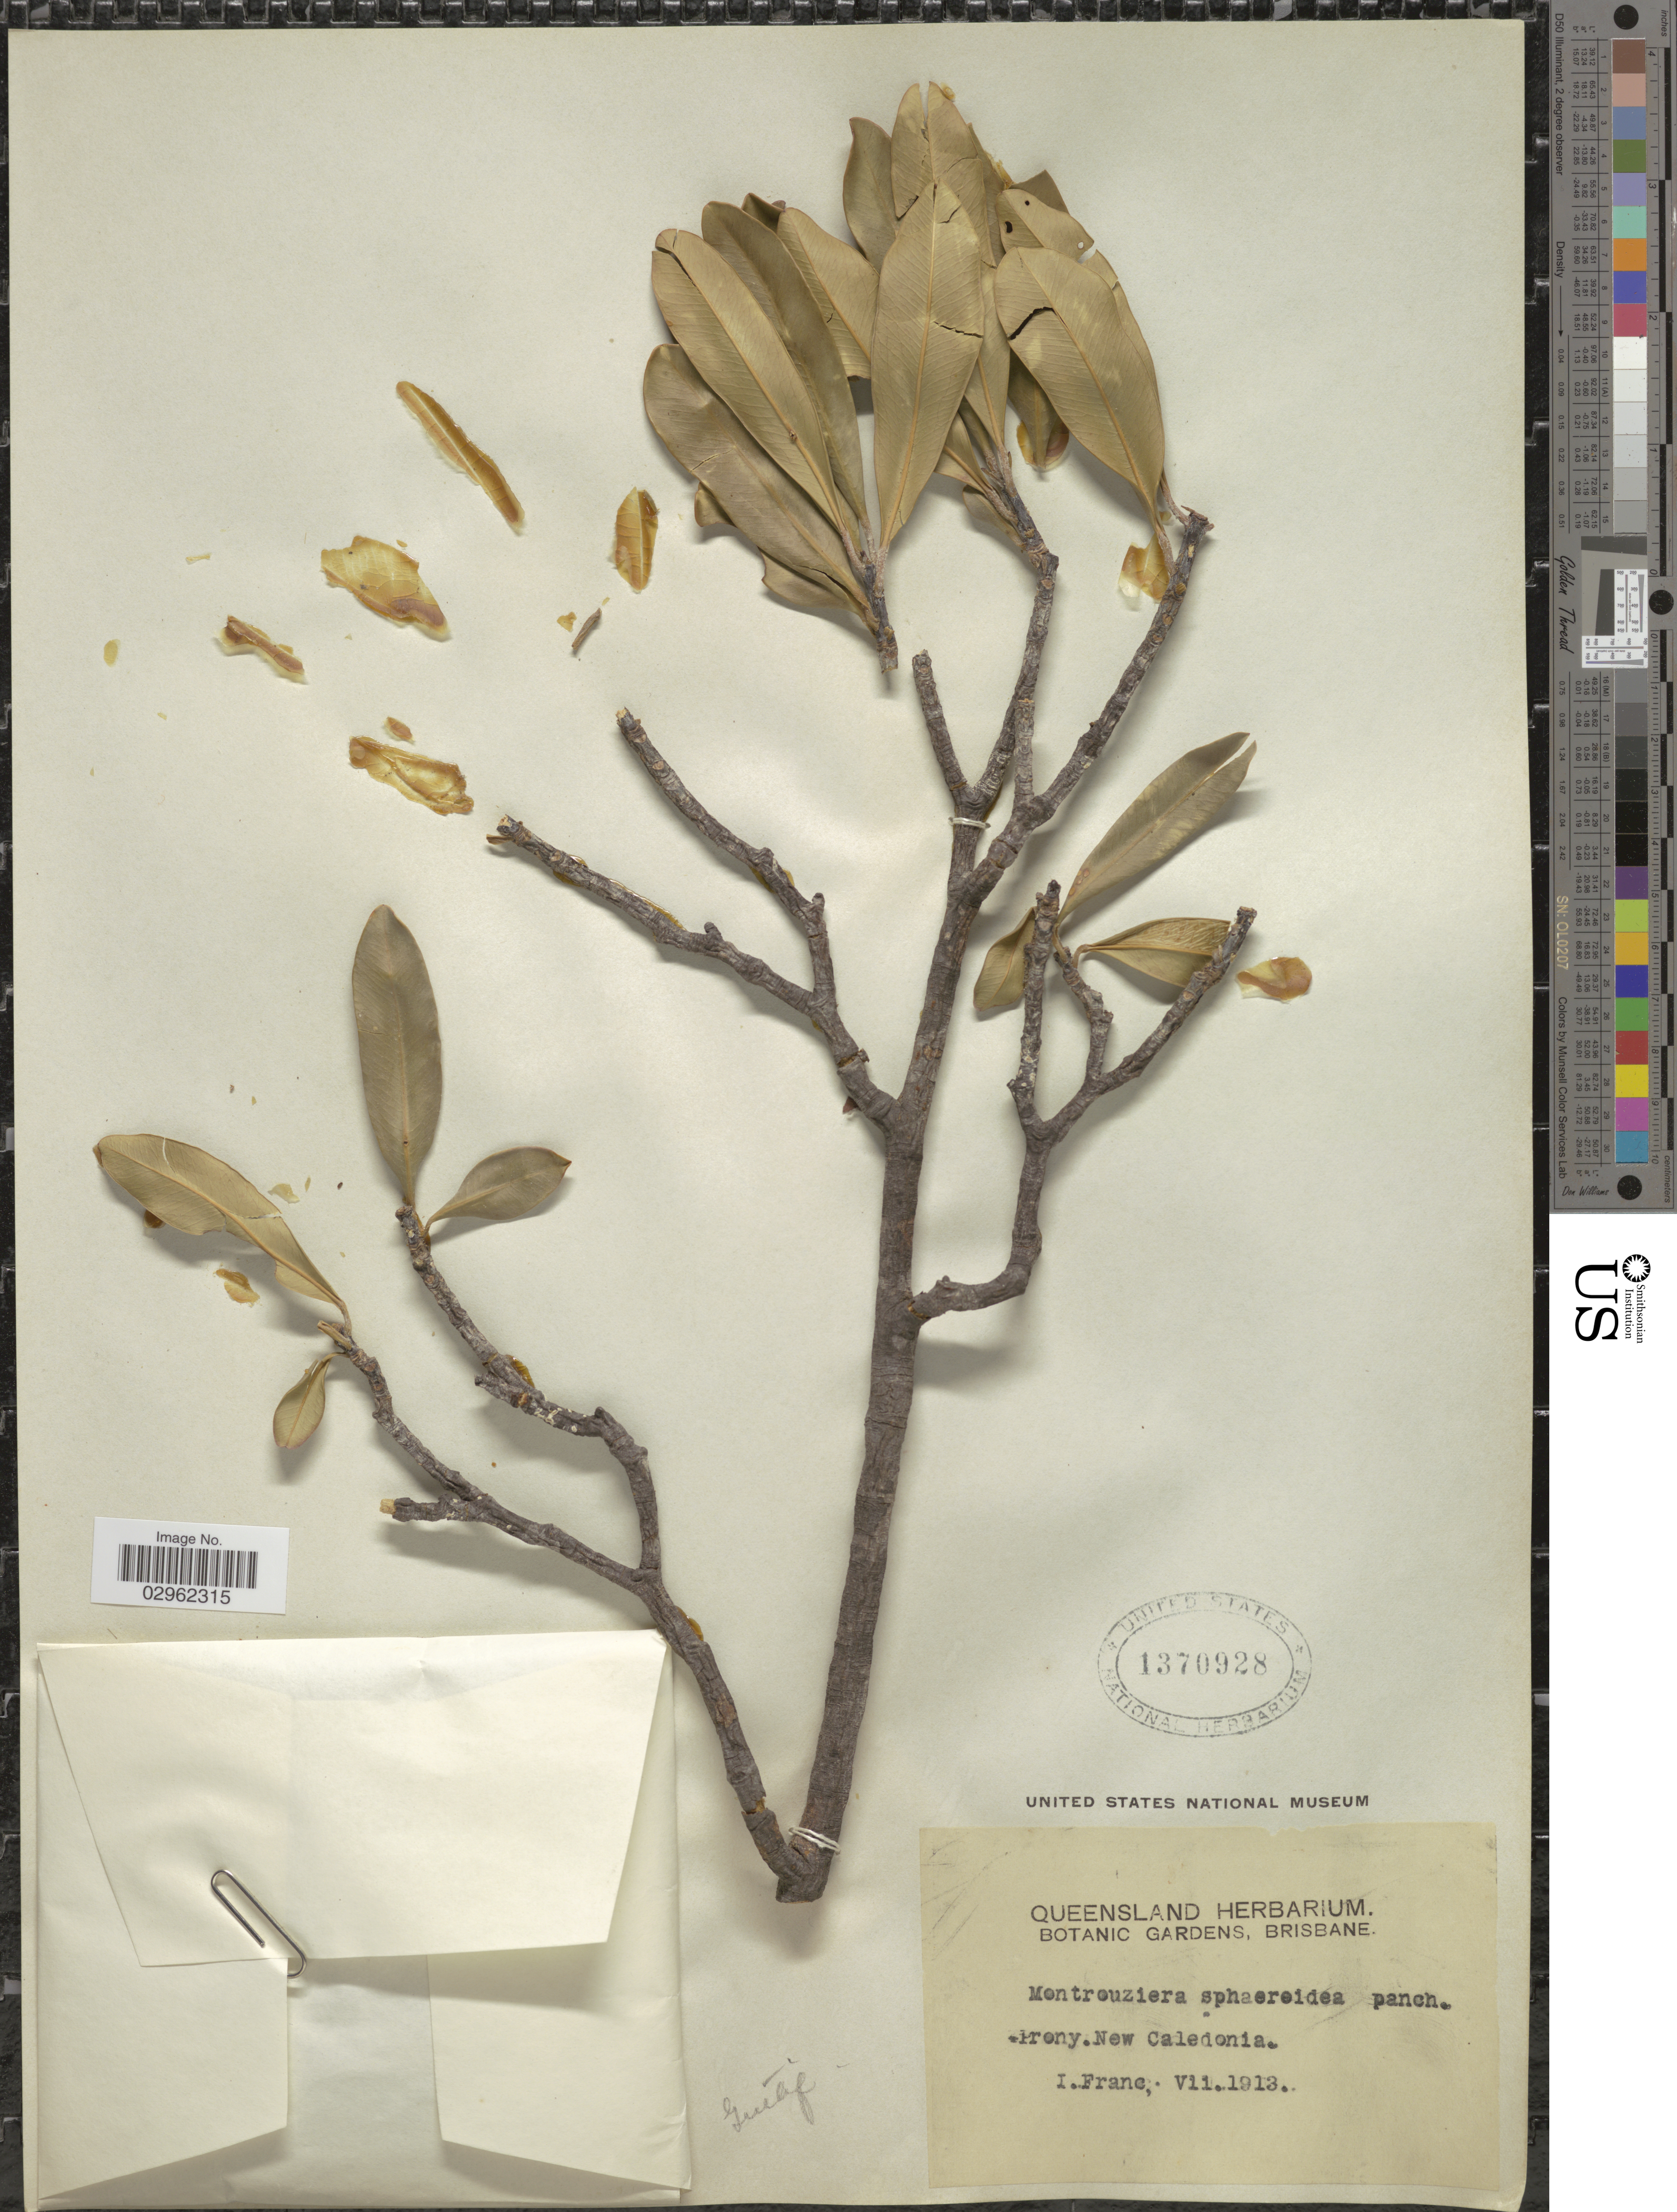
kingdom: Plantae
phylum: Tracheophyta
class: Magnoliopsida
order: Malpighiales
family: Clusiaceae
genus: Montrouziera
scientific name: Montrouziera sphaeroidea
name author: Pancher ex Planch. & Triana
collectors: I. Franc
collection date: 1913-07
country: New Caledonia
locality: Prony.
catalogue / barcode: US 1370928